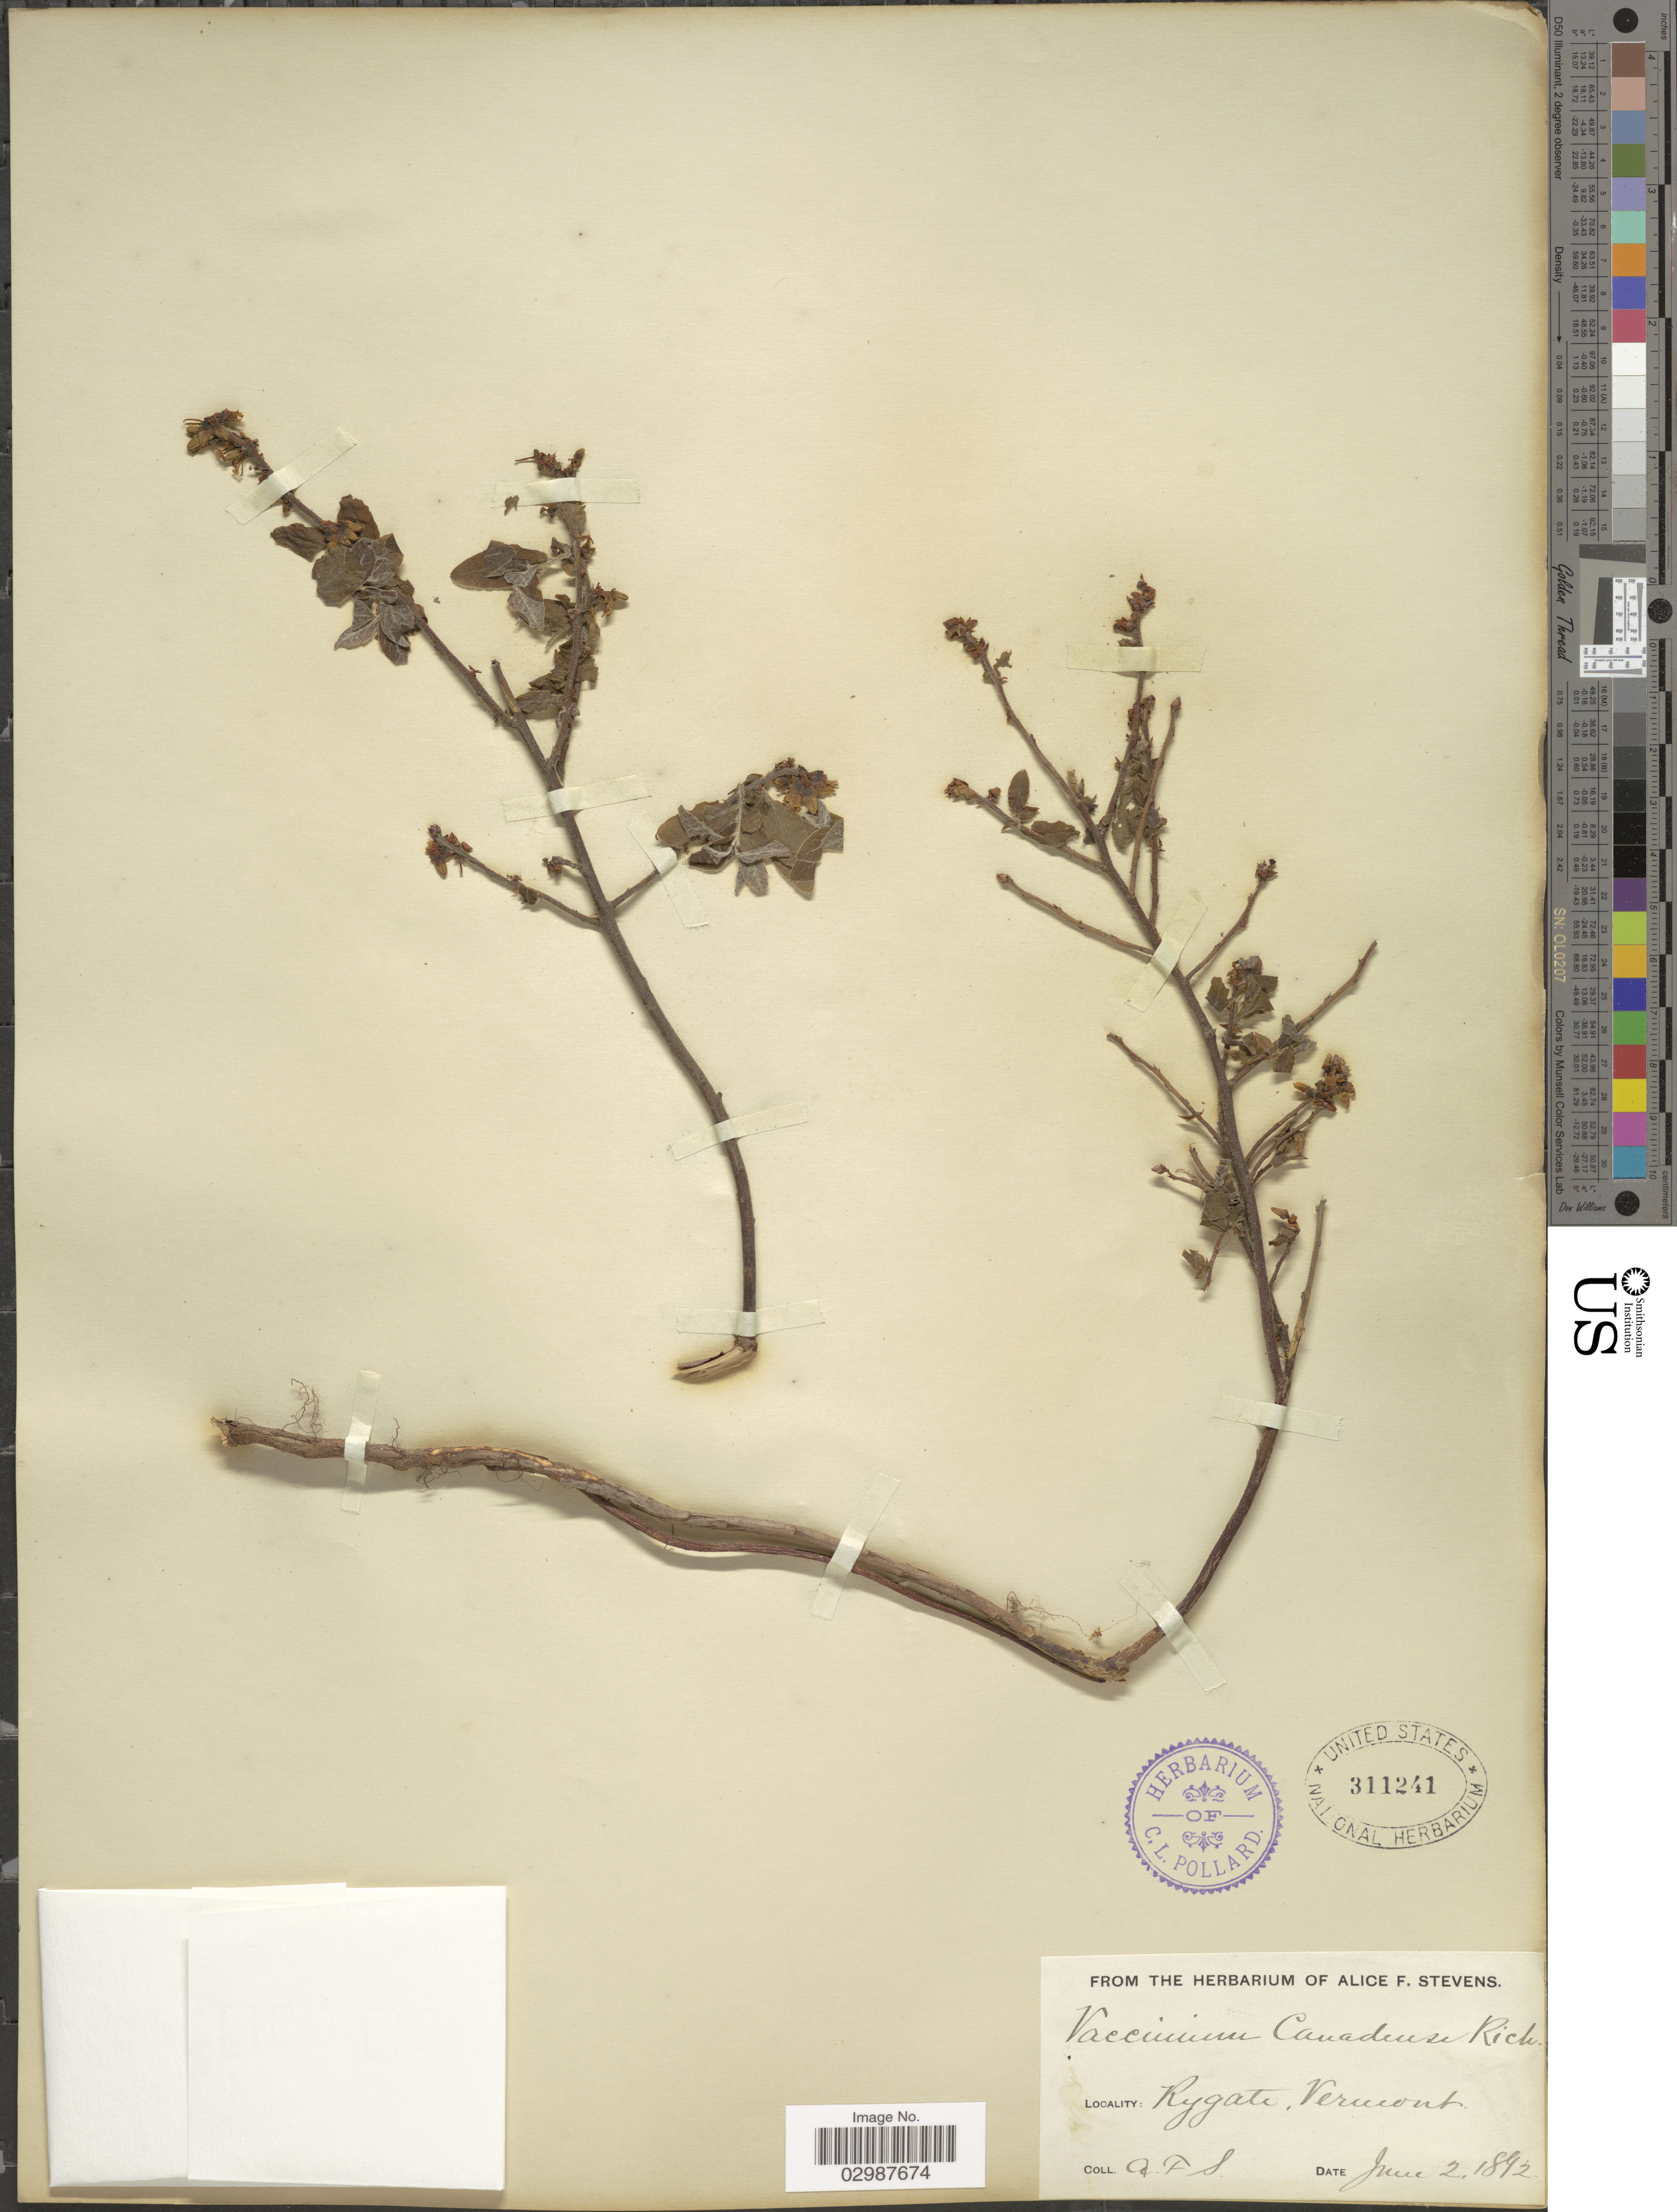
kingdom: Plantae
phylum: Tracheophyta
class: Magnoliopsida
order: Ericales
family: Ericaceae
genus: Vaccinium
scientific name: Vaccinium canadense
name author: Kalm ex Richardson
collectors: A. Stevens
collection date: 1892-06-02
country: United States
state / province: Vermont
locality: Rygate.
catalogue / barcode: US 311241